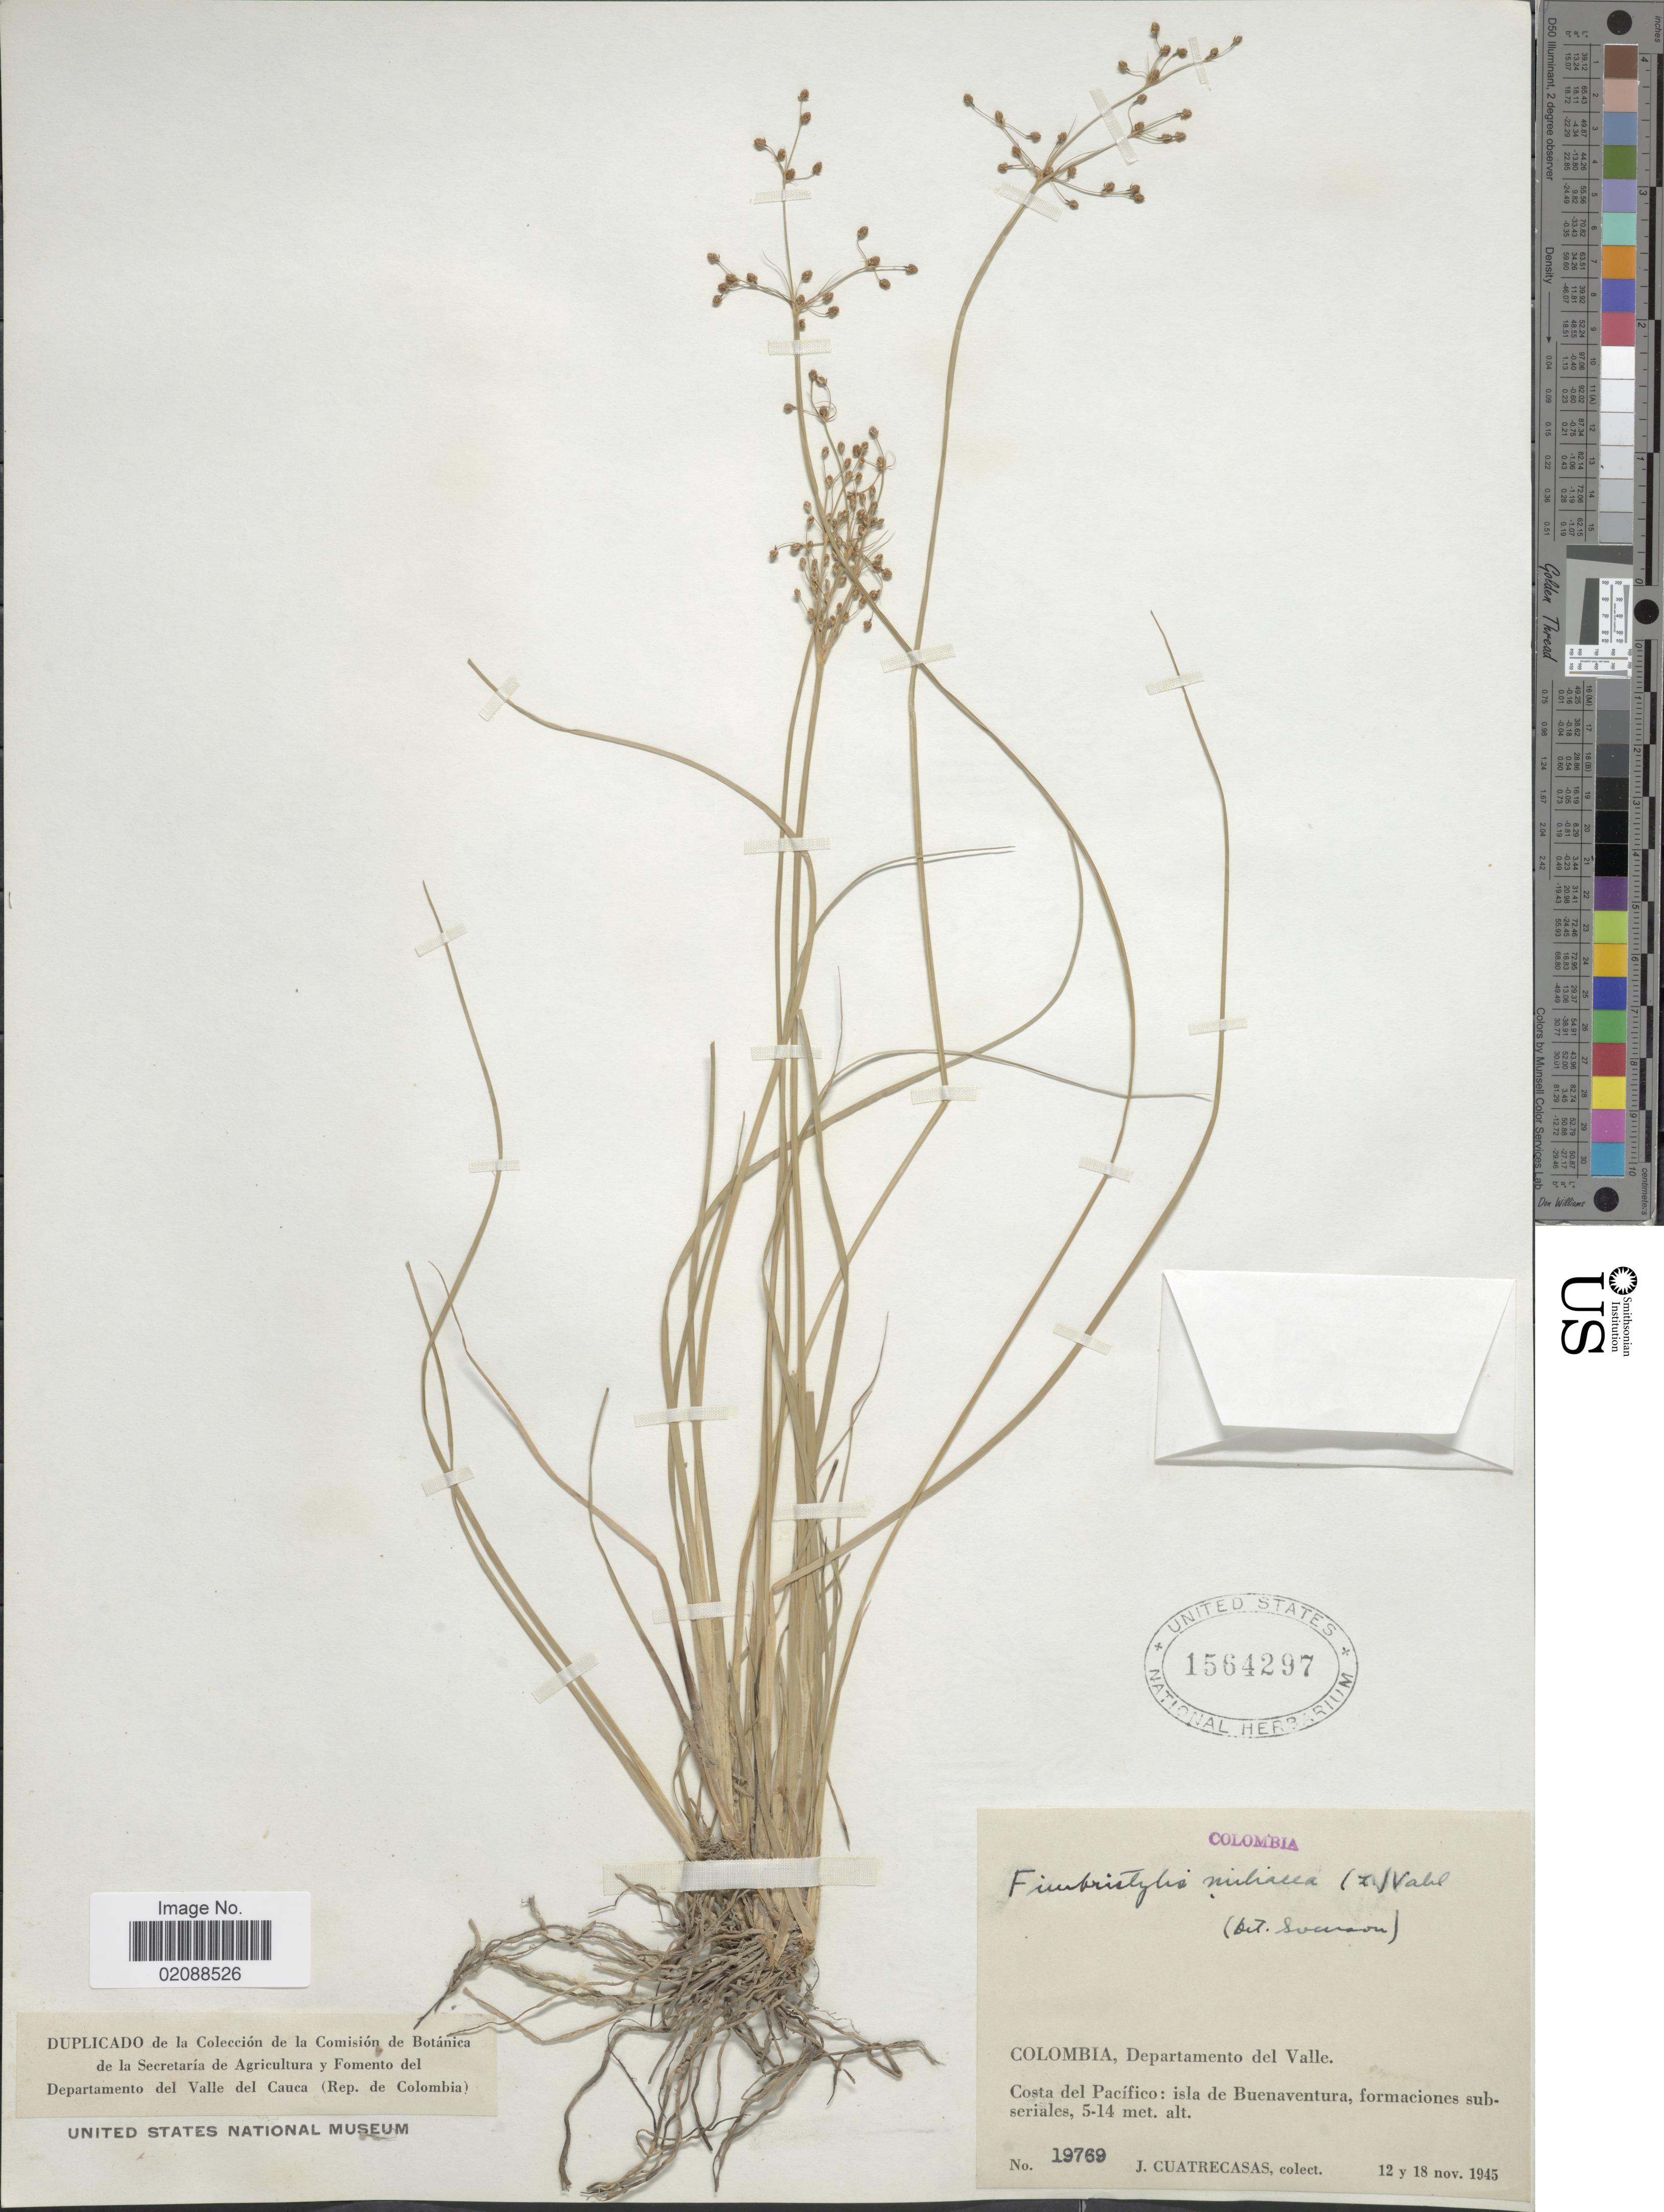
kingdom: Plantae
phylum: Tracheophyta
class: Liliopsida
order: Poales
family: Cyperaceae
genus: Fimbristylis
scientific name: Fimbristylis littoralis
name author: Gaudich.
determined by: Strong, M. T., (US), Smithsonian Institution - National Museum of Natural History (UNITED STATES)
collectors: J. Cuatrecasas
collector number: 19769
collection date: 1945-11-12/1945-11-18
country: Colombia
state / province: Valle del Cauca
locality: Departamento del Valle. Costa del Pacifico: isla de Buenaventura, formaciones subseriales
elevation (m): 5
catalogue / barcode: US 1564297